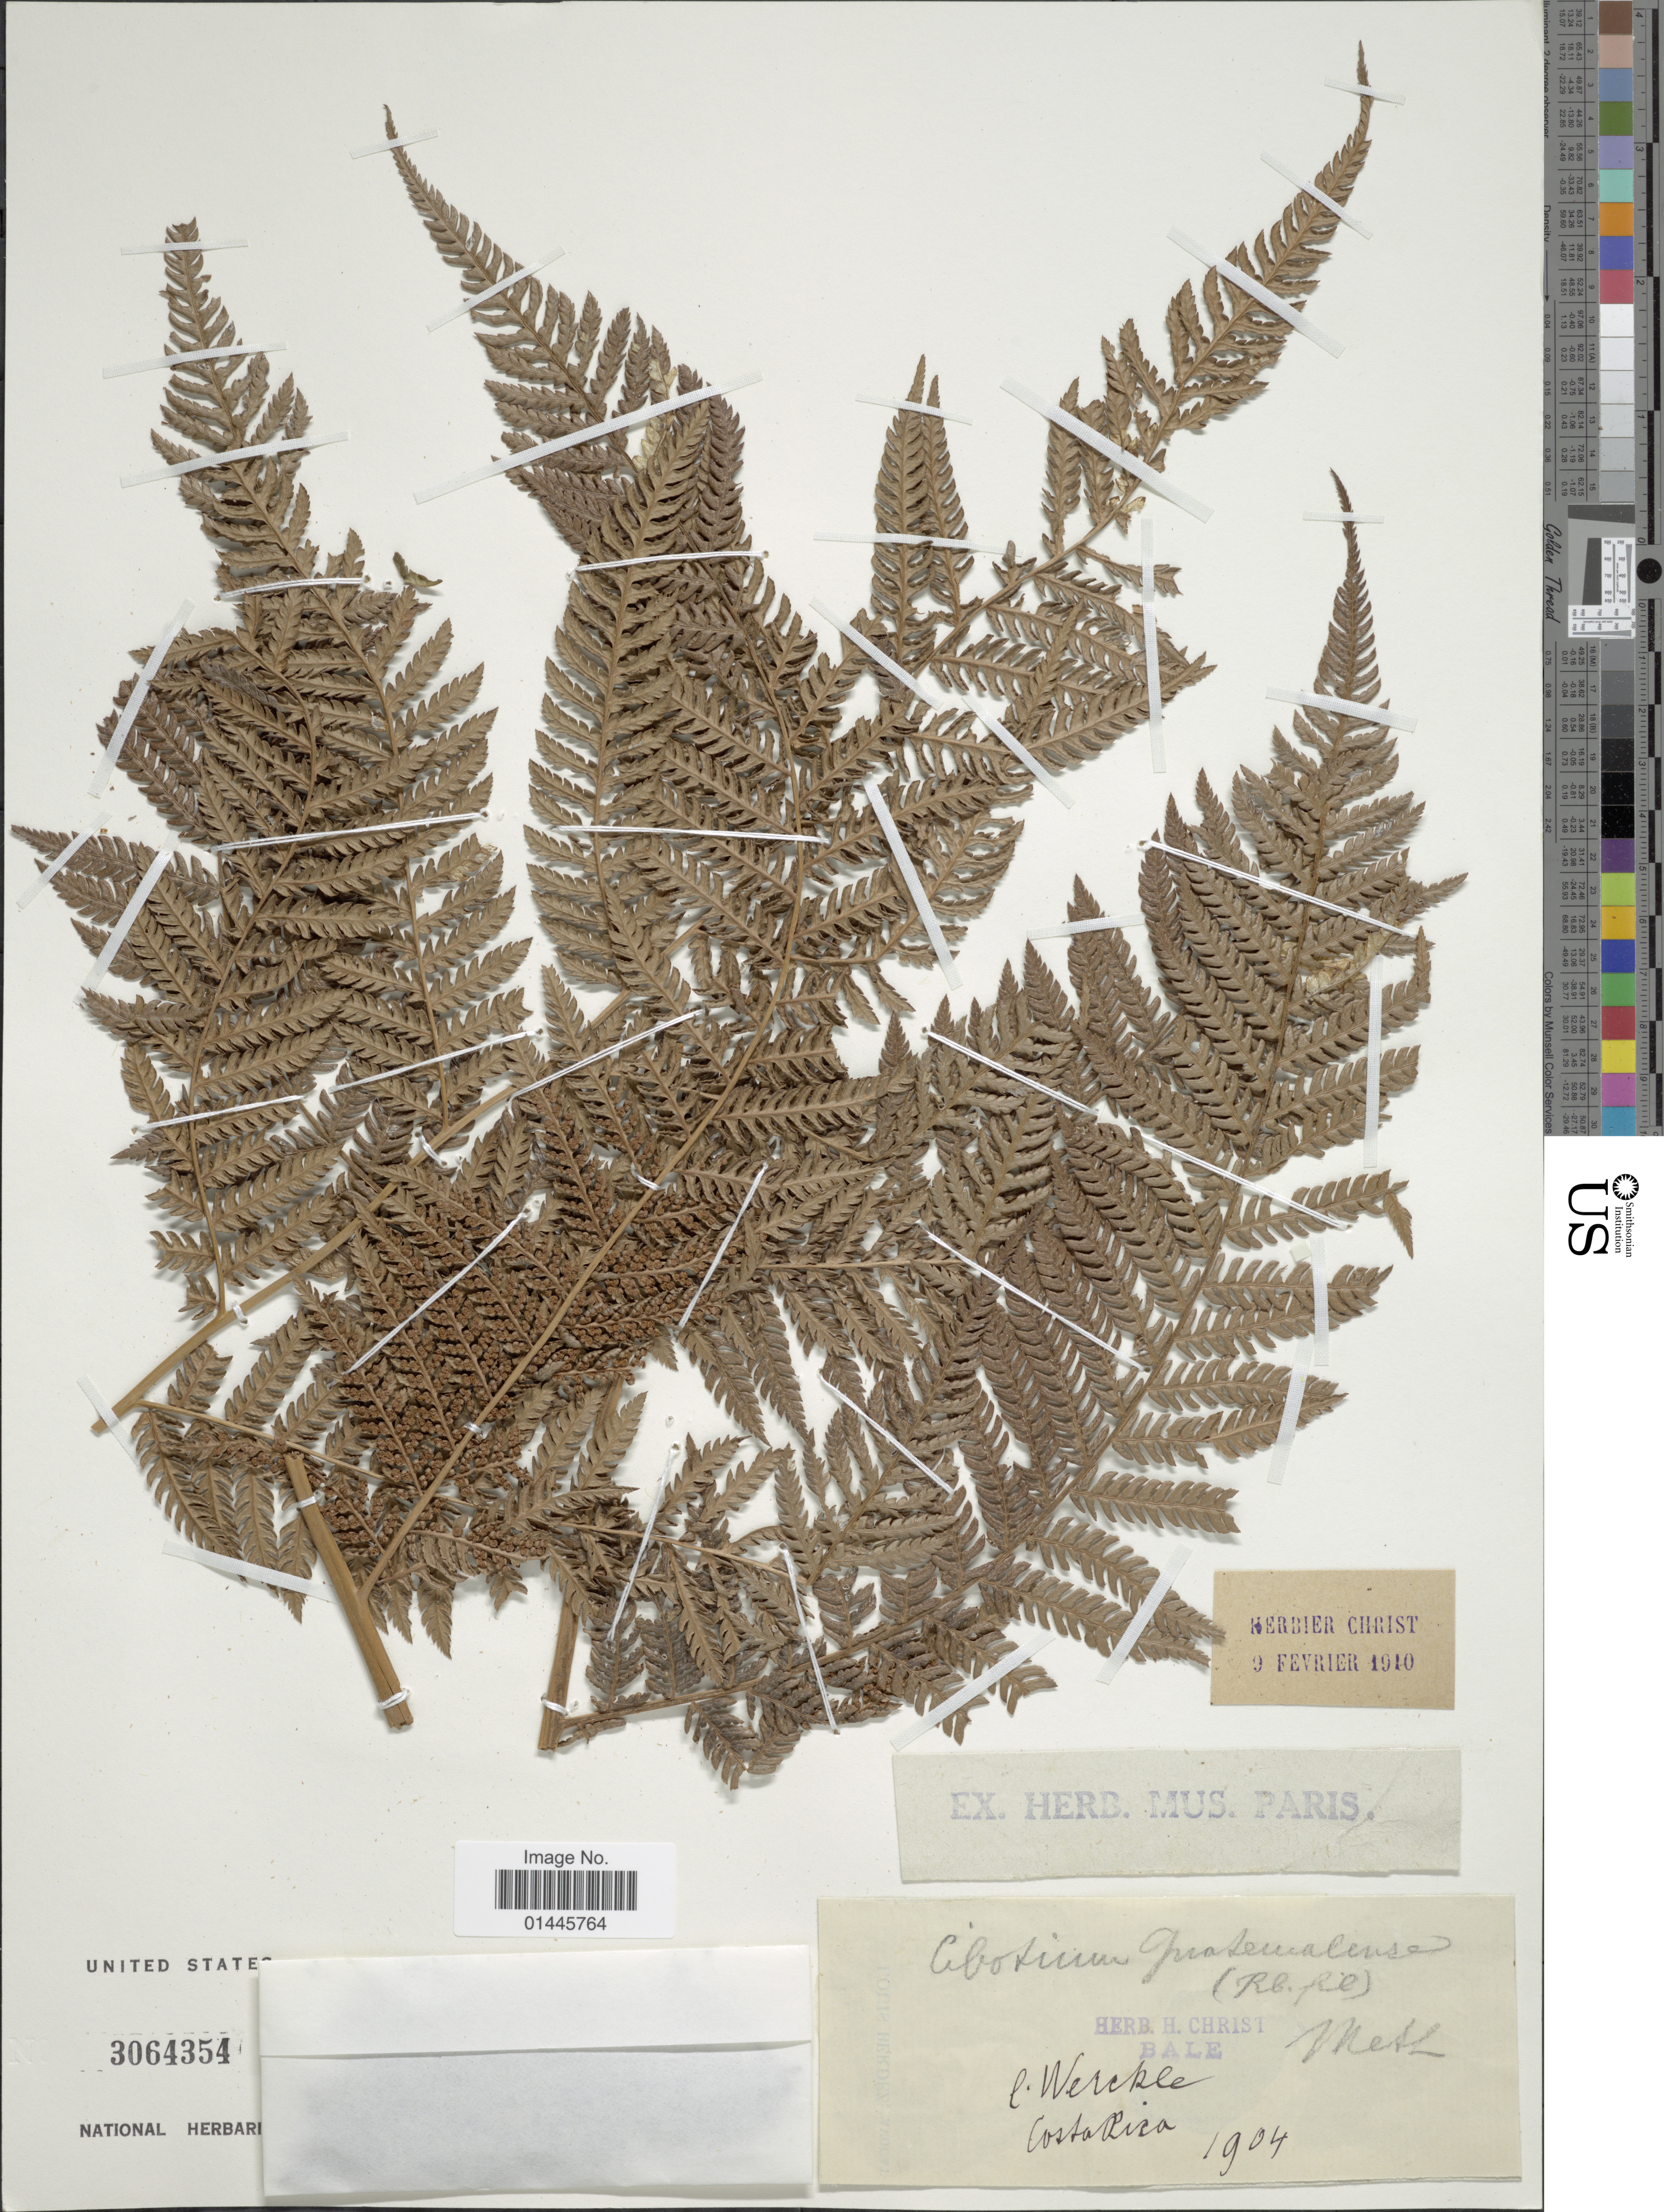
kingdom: Plantae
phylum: Tracheophyta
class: Polypodiopsida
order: Cyatheales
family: Cibotiaceae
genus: Cibotium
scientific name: Cibotium regale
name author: Verschaff. & Lem.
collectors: C. C Wercklé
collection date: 1904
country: Costa Rica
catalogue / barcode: US 3064354